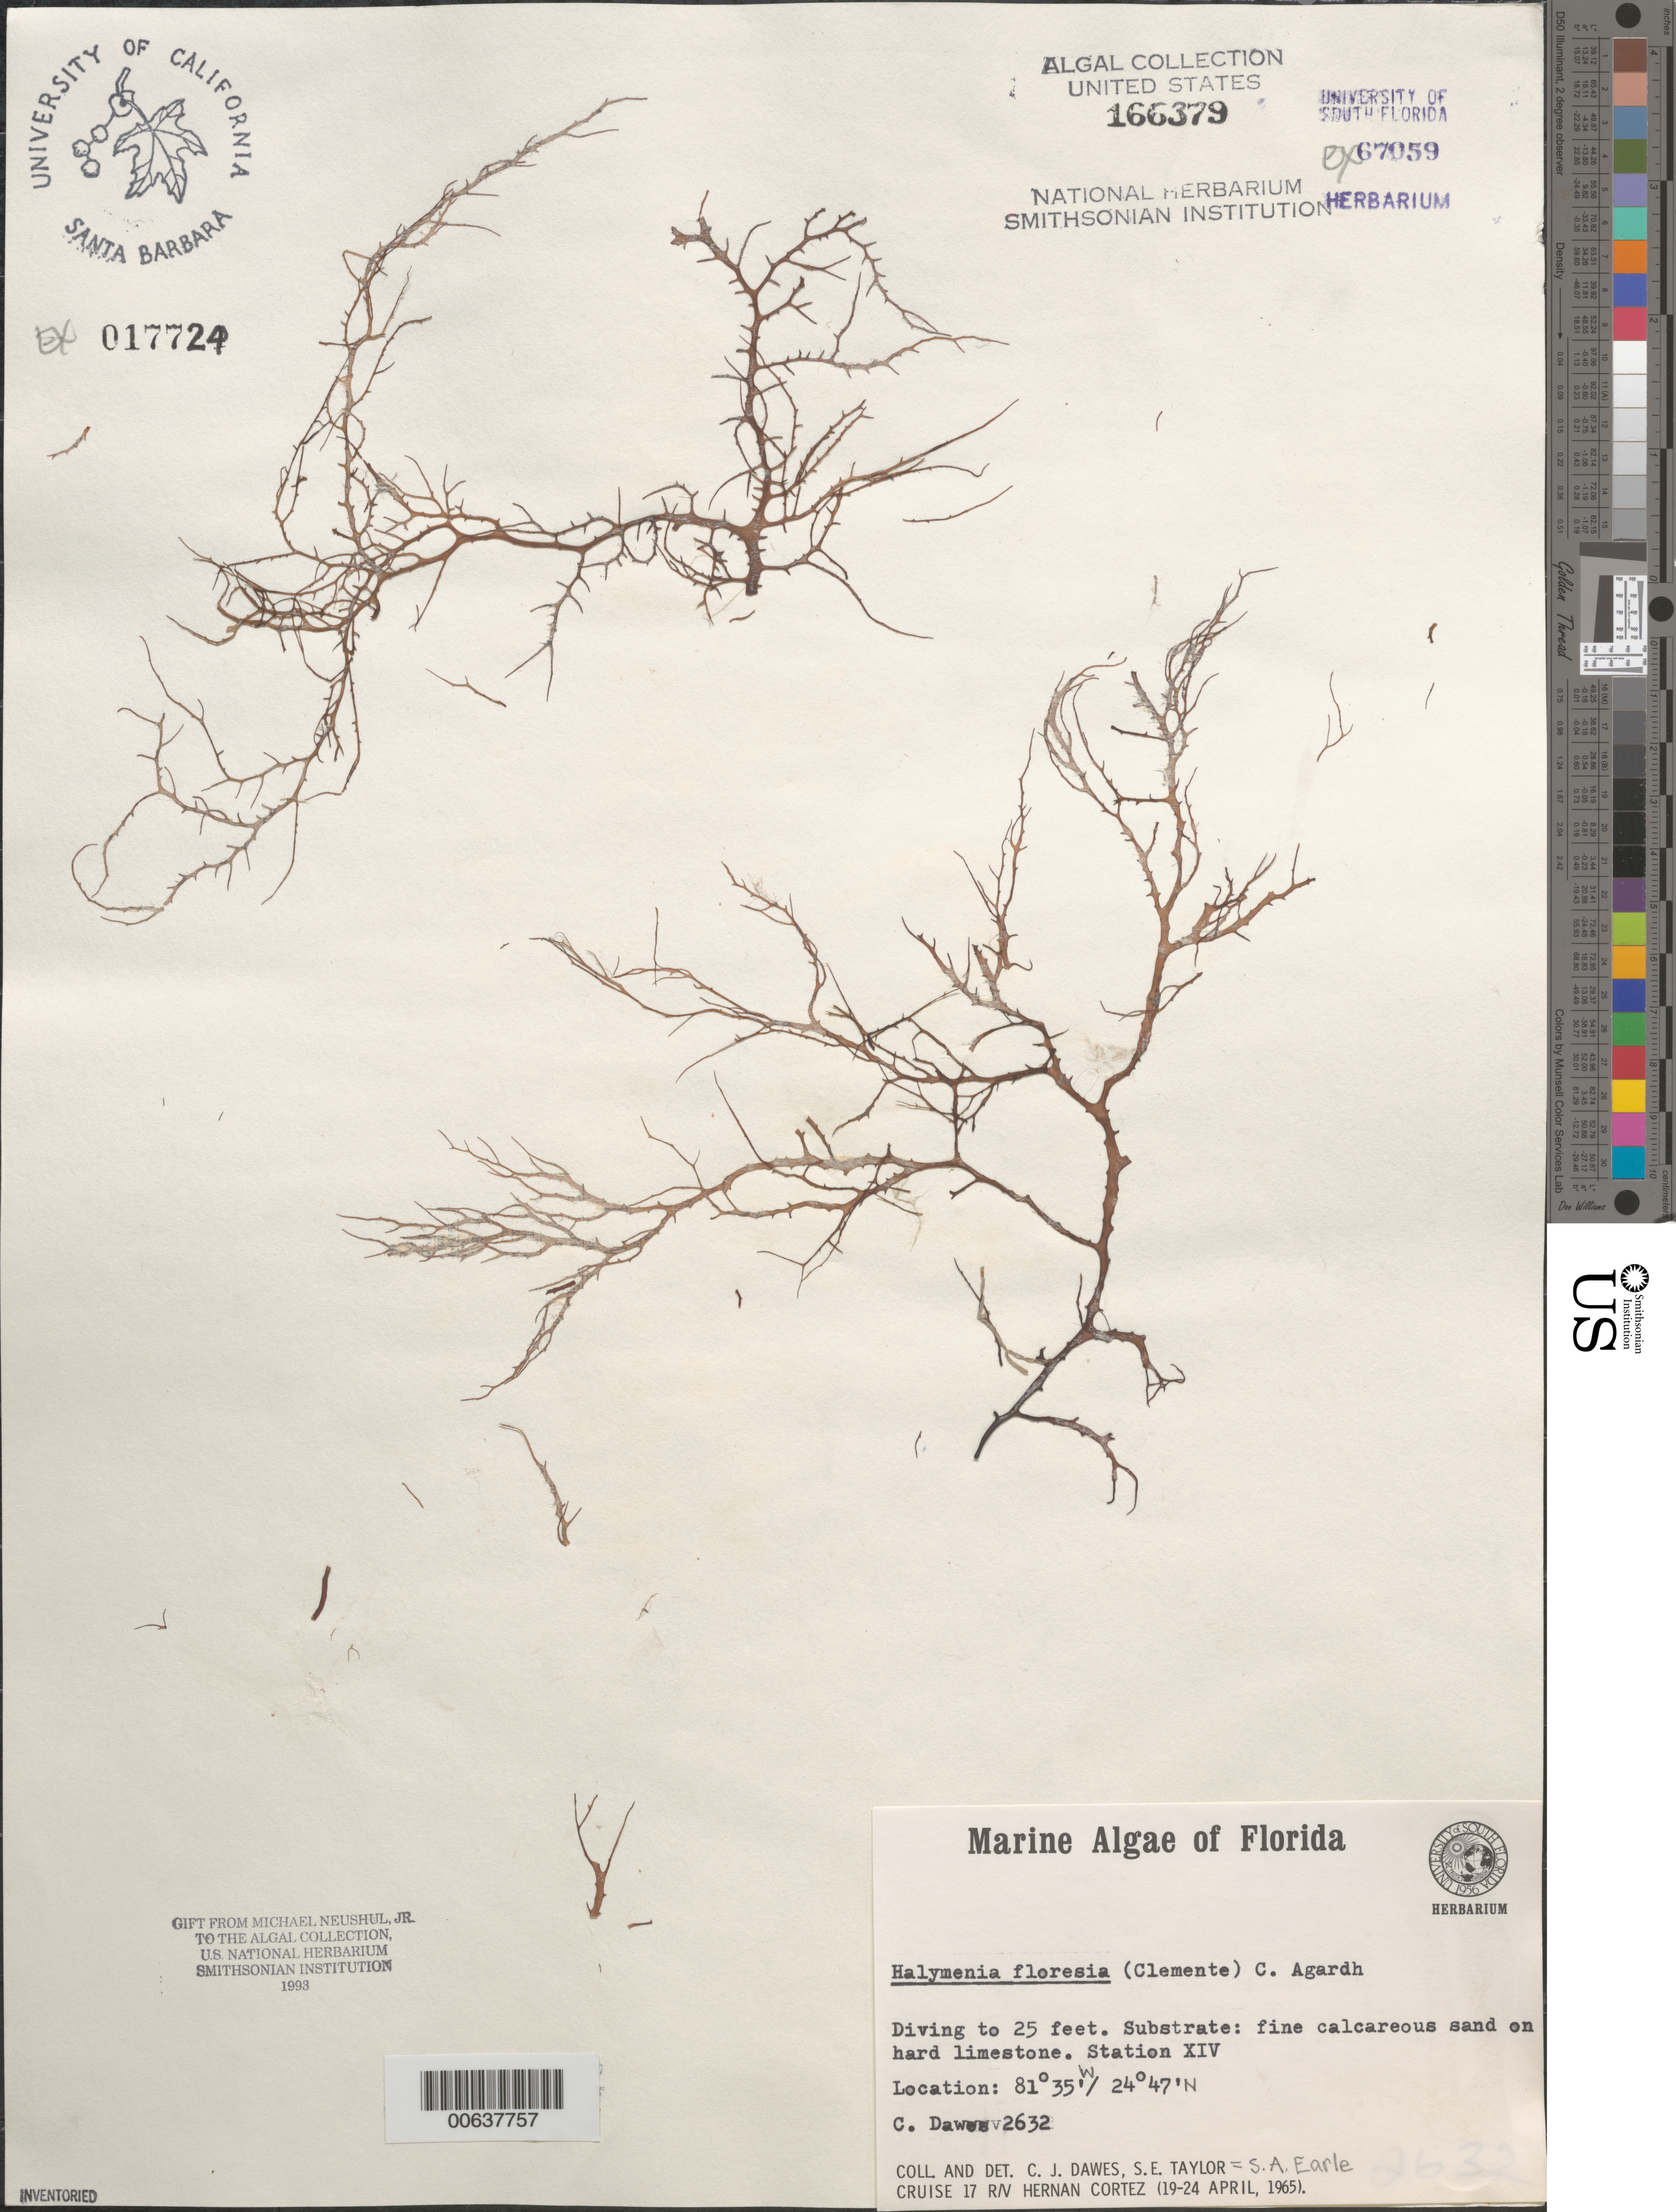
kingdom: Plantae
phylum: Rhodophyta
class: Florideophyceae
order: Halymeniales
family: Halymeniaceae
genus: Halymenia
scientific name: Halymenia floresii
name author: (Clemente) C. Agardh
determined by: Dawes, C. J.; Earle, S. A.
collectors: C. Dawes & S. A. Earle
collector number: CJD 2632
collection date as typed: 19 Apr 1965 to 24 Apr 1965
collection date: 1965-04-19/1965-04-24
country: United States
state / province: Florida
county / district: Monroe County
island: Florida Keys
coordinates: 24 47' N, 81 35' W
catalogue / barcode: US 166379